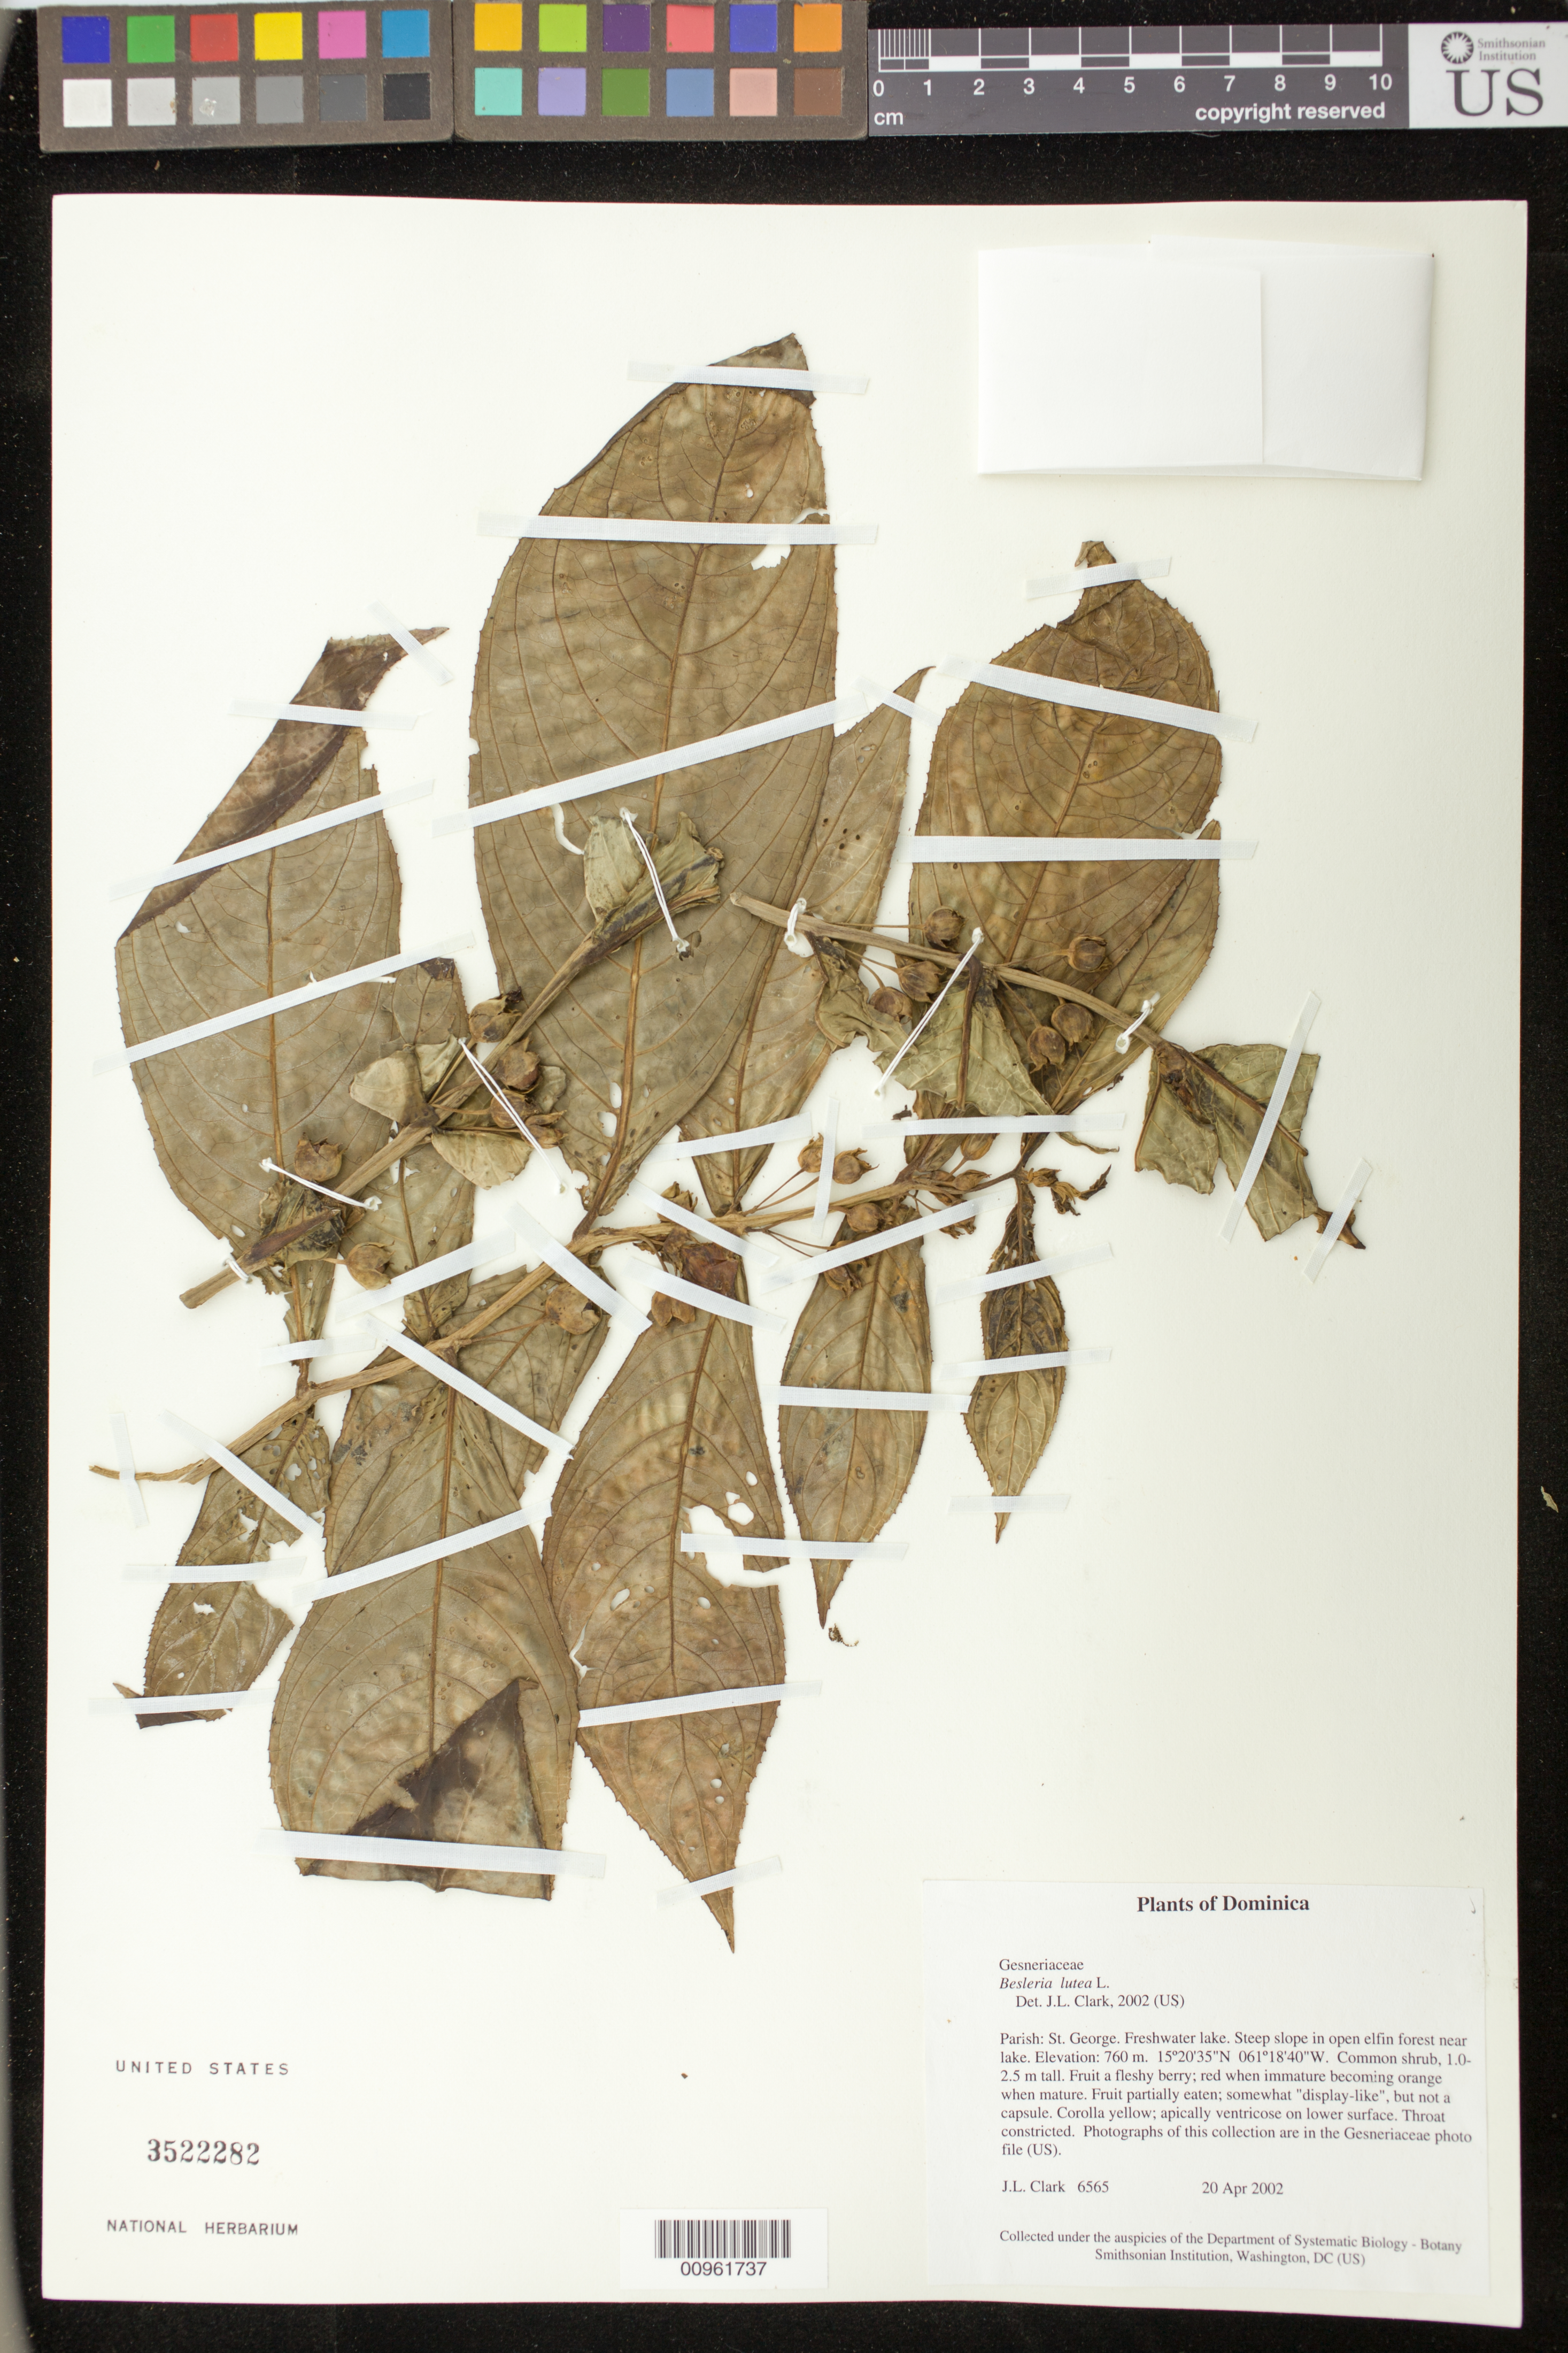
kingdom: Plantae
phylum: Tracheophyta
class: Magnoliopsida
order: Lamiales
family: Gesneriaceae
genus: Besleria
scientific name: Besleria lutea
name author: L.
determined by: Clark, J. L., (SEL), The Marie Selby Botanical Garden (UNITED STATES)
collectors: J. L. Clark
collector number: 6565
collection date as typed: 20 Apr 2002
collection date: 2002-04-20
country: Dominica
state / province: St. George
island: Dominica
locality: Freshwater lake.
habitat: Steep slope in open elfin forest near lake.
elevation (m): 760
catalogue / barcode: US 3522282